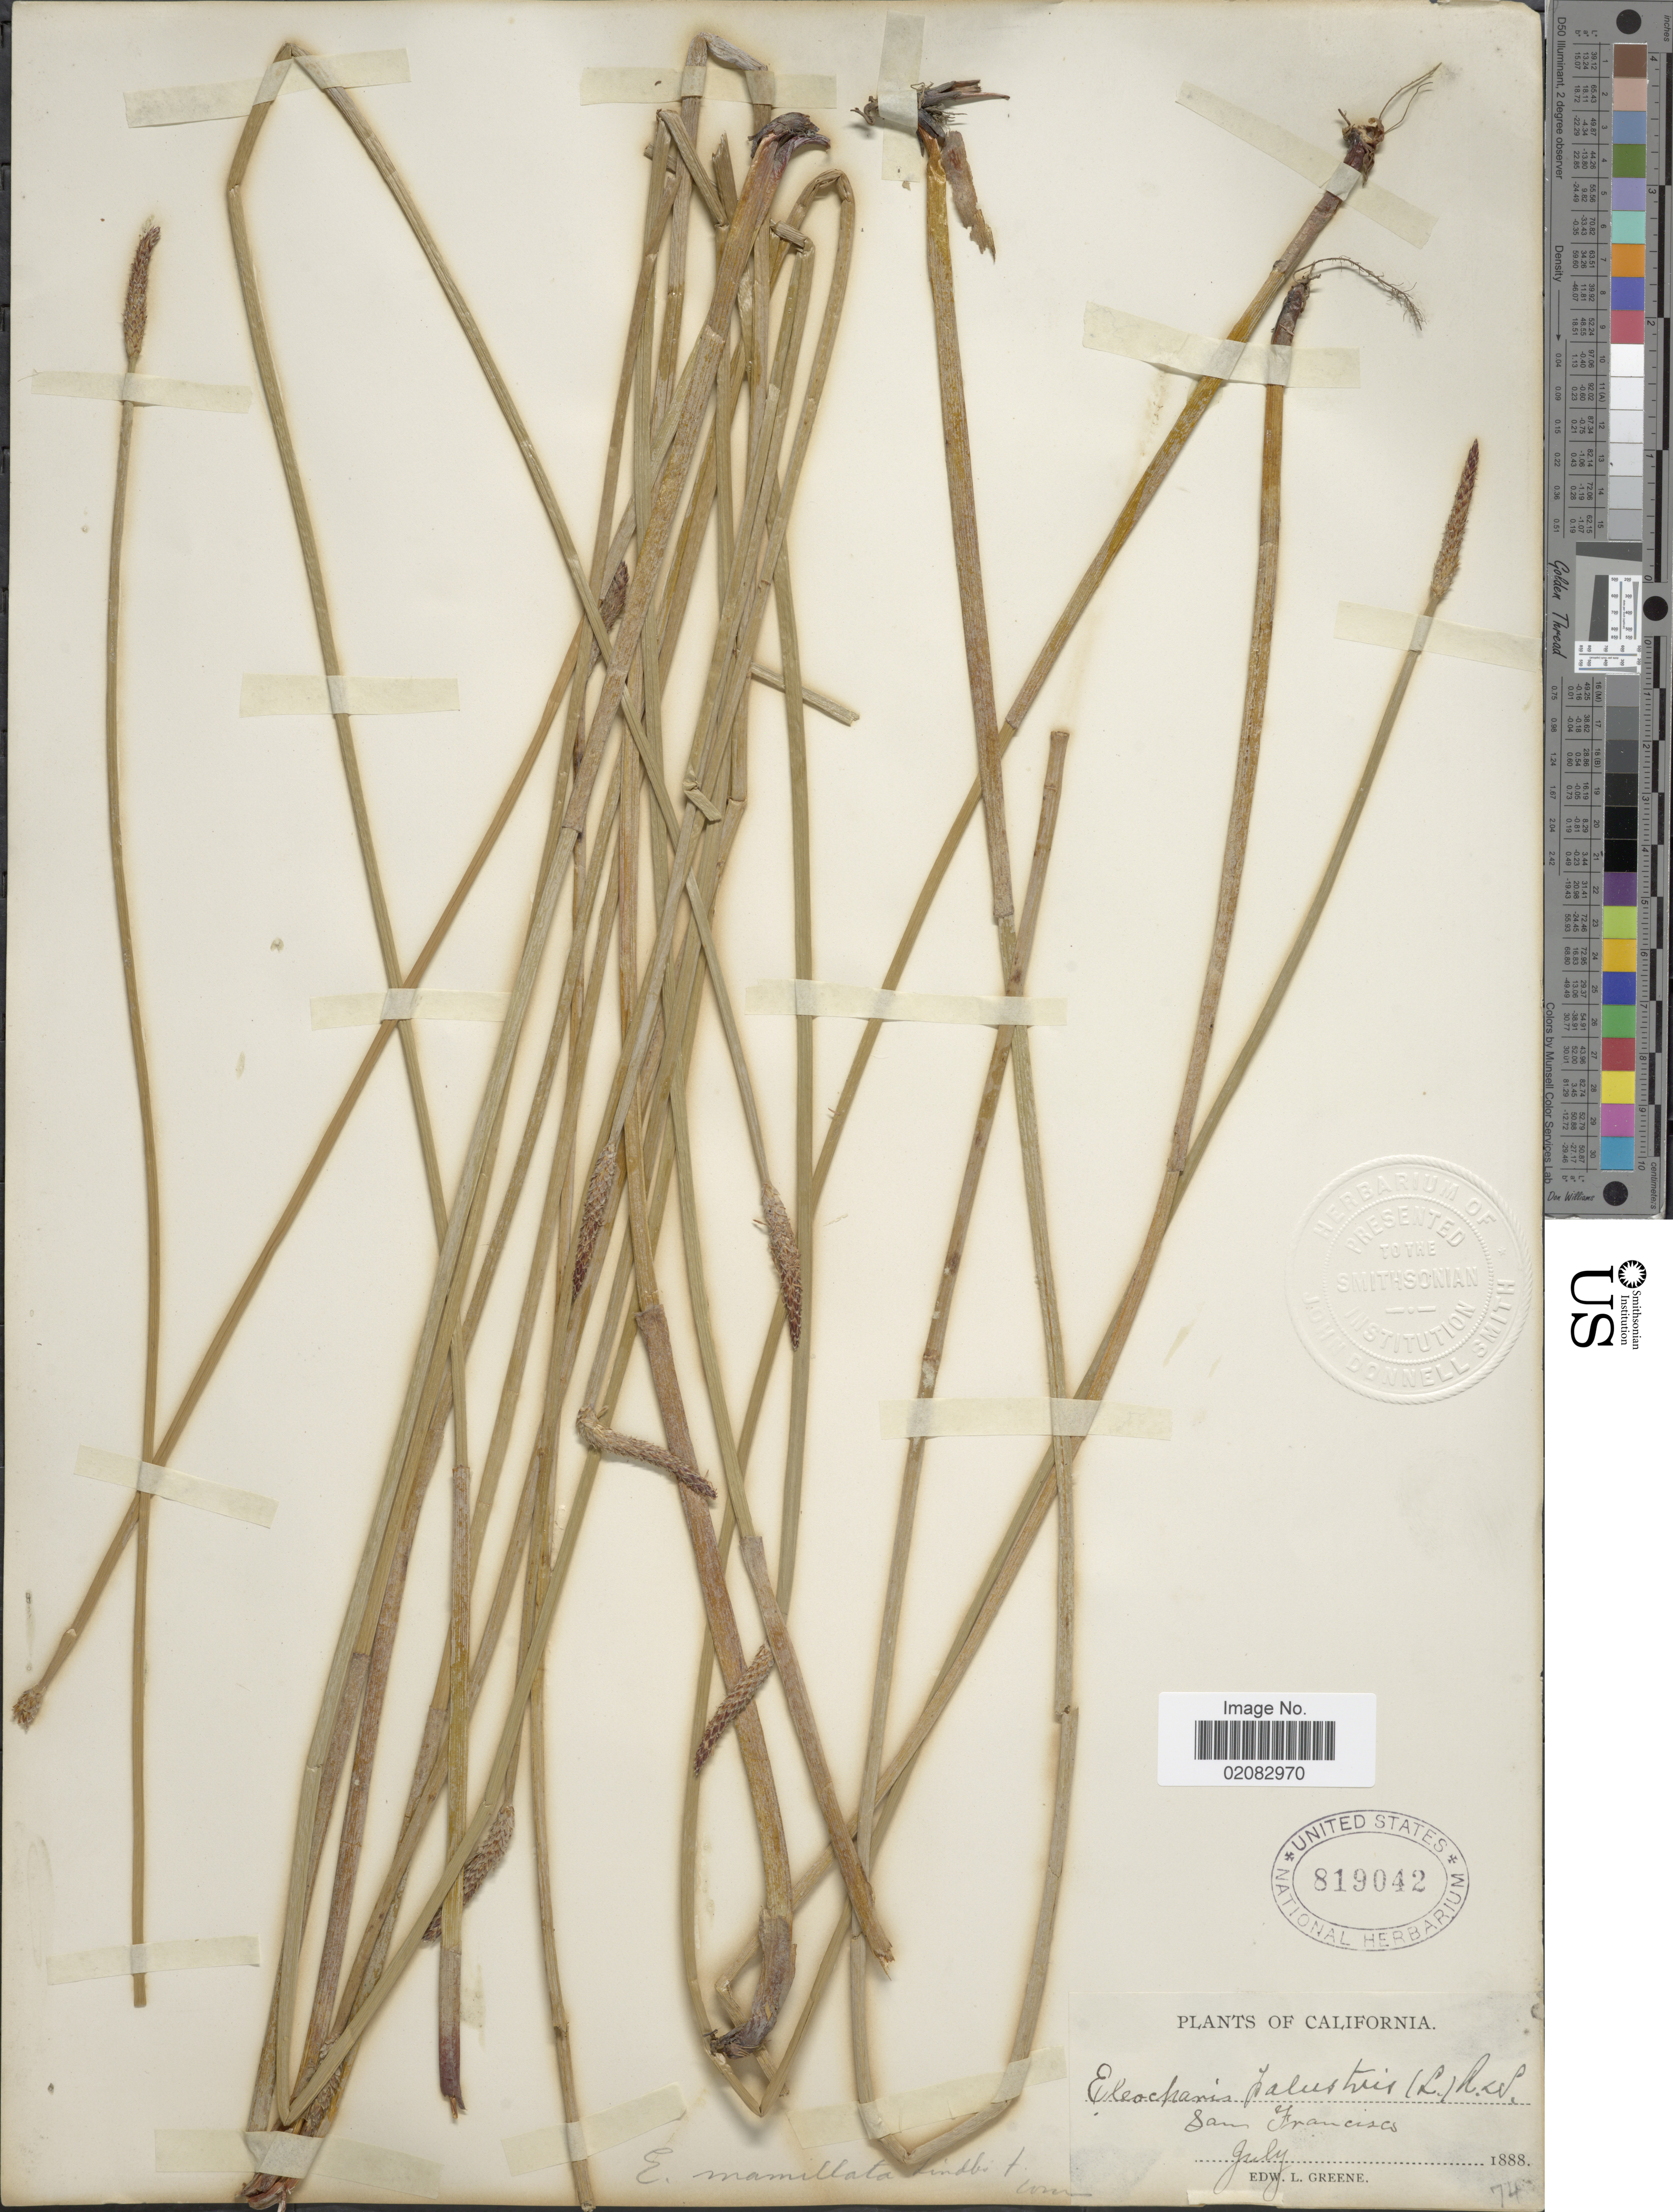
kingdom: Plantae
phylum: Tracheophyta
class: Liliopsida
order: Poales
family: Cyperaceae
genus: Eleocharis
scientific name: Eleocharis macrostachya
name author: Britton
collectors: E. L. Greene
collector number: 74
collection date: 1888-07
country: United States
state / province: California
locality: San Franscisco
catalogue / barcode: US 819042